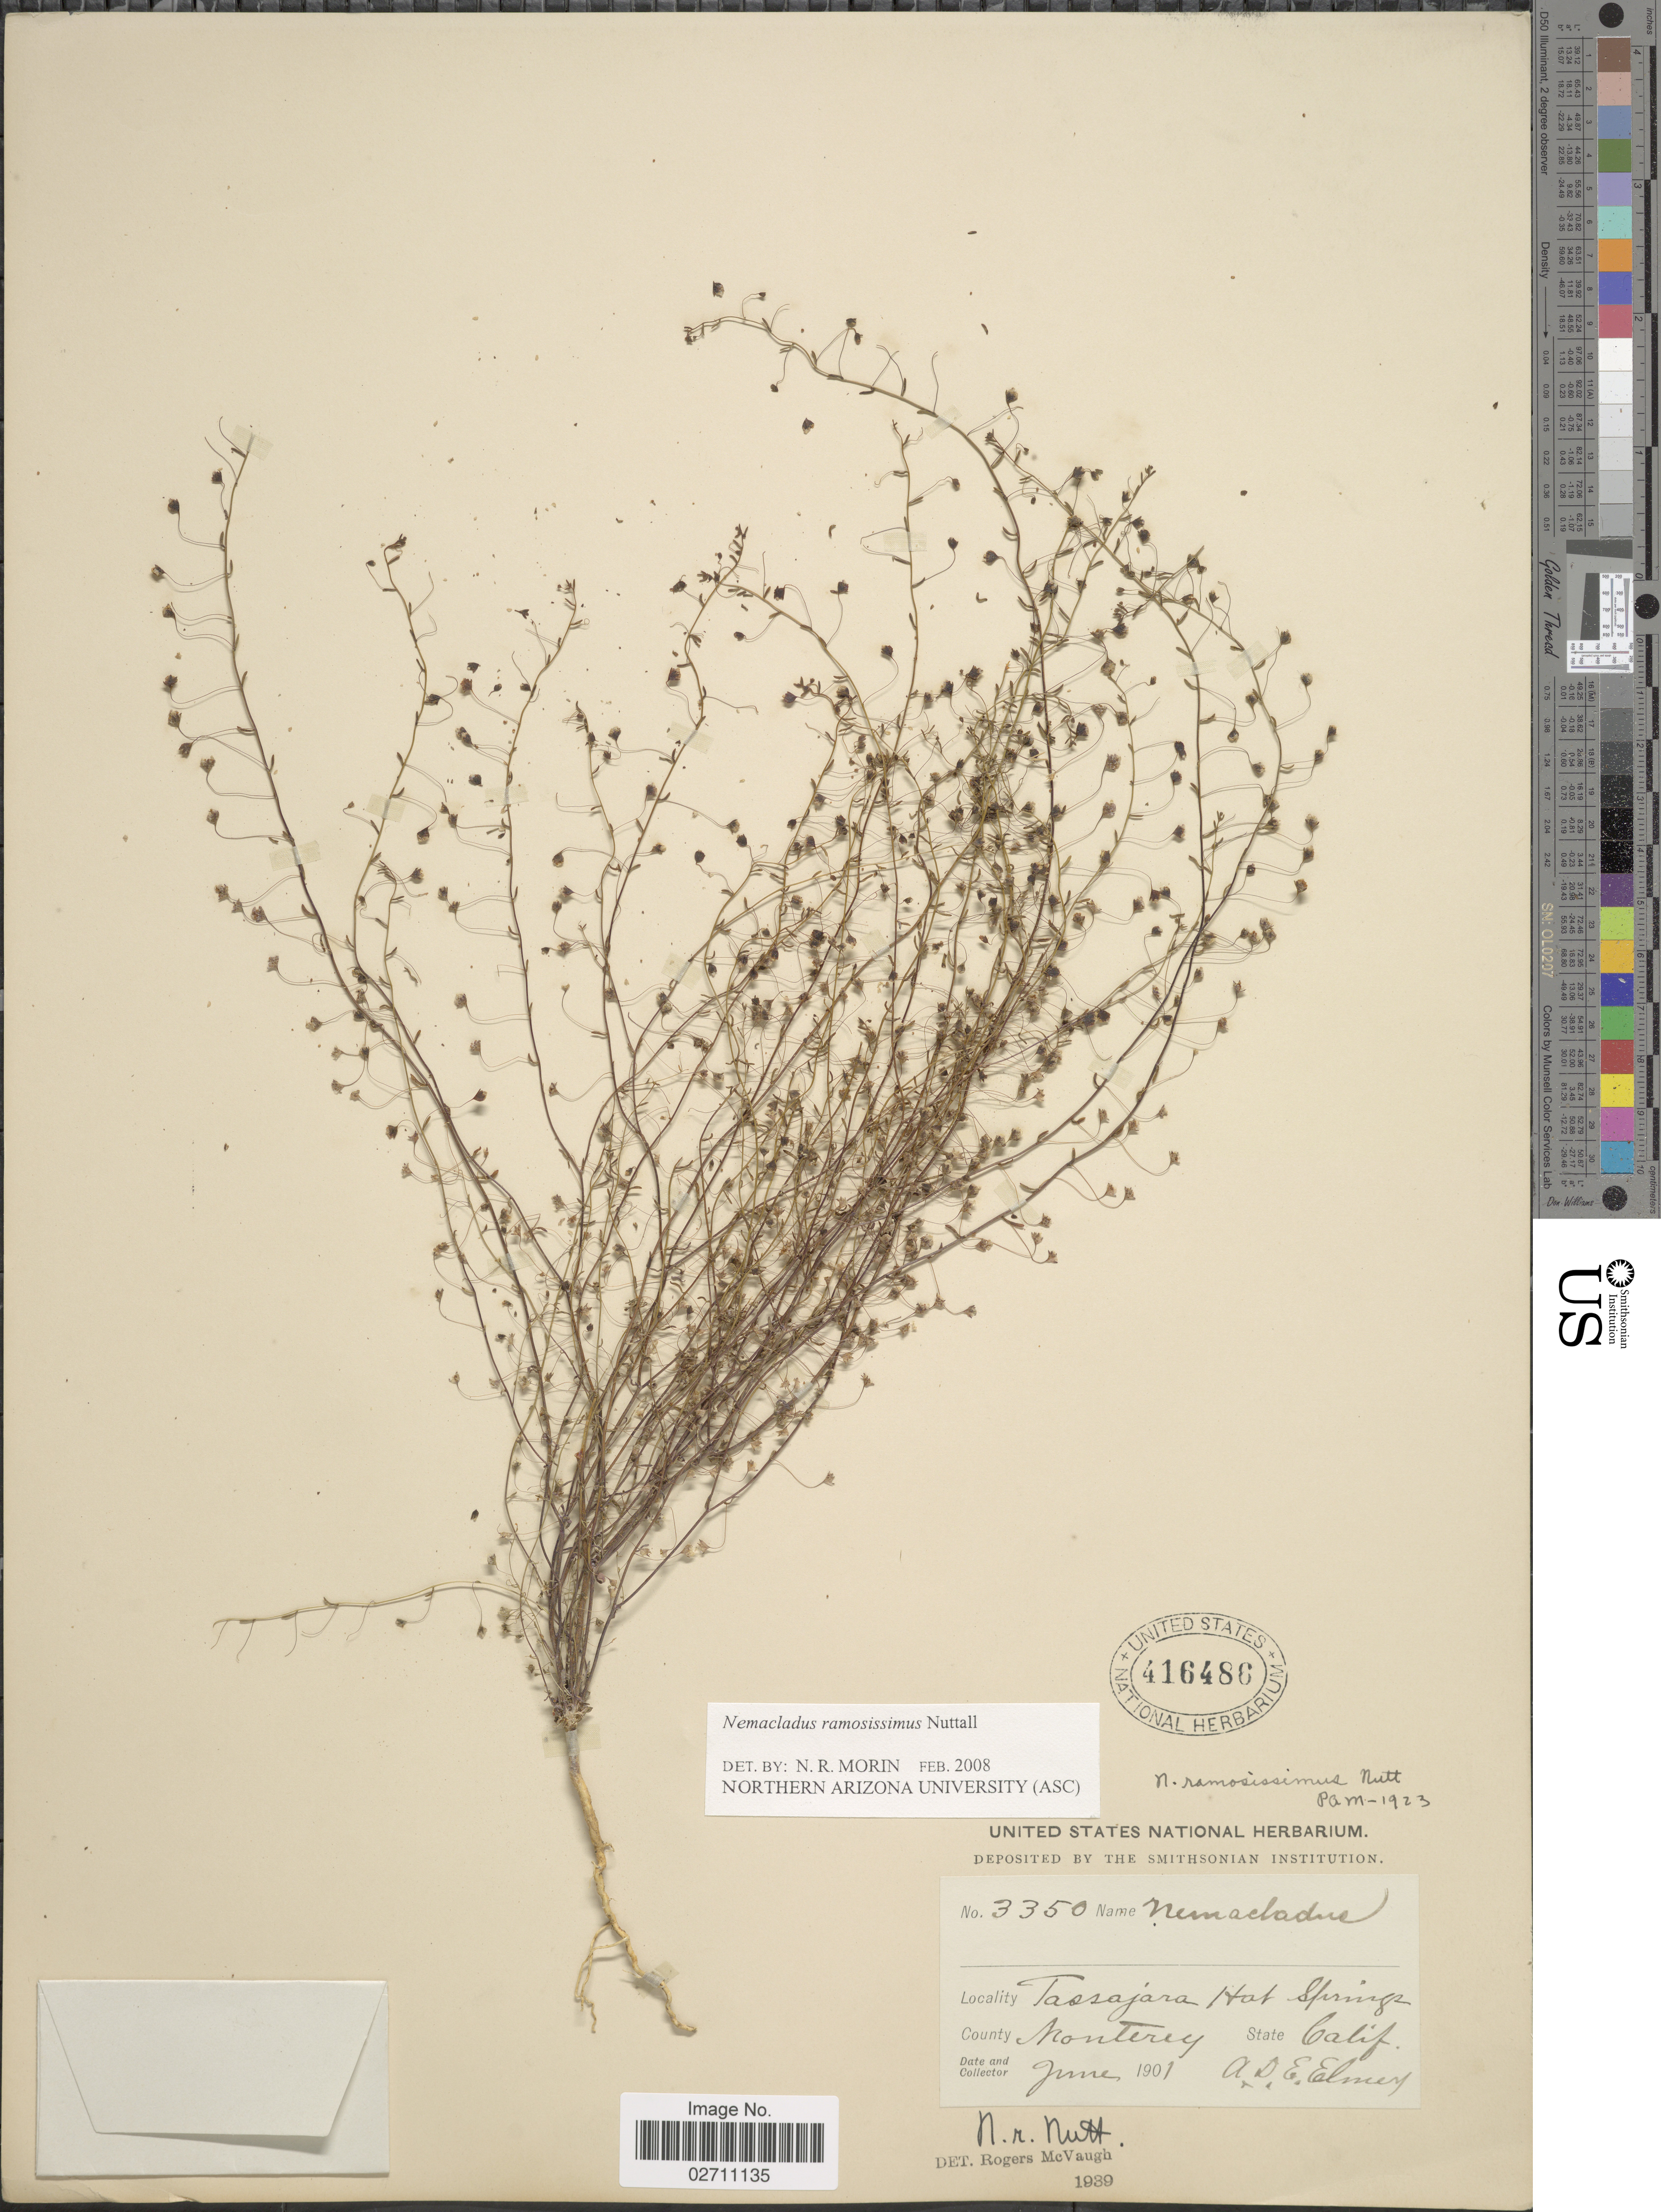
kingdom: Plantae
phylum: Tracheophyta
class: Magnoliopsida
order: Asterales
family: Campanulaceae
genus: Nemacladus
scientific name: Nemacladus ramosissimus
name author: Nutt.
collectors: A. D. E. Elmer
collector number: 3350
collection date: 1901-06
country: United States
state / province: California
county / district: Monterey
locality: Tassajara Hot Springs, County Monterey.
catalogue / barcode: US 416486